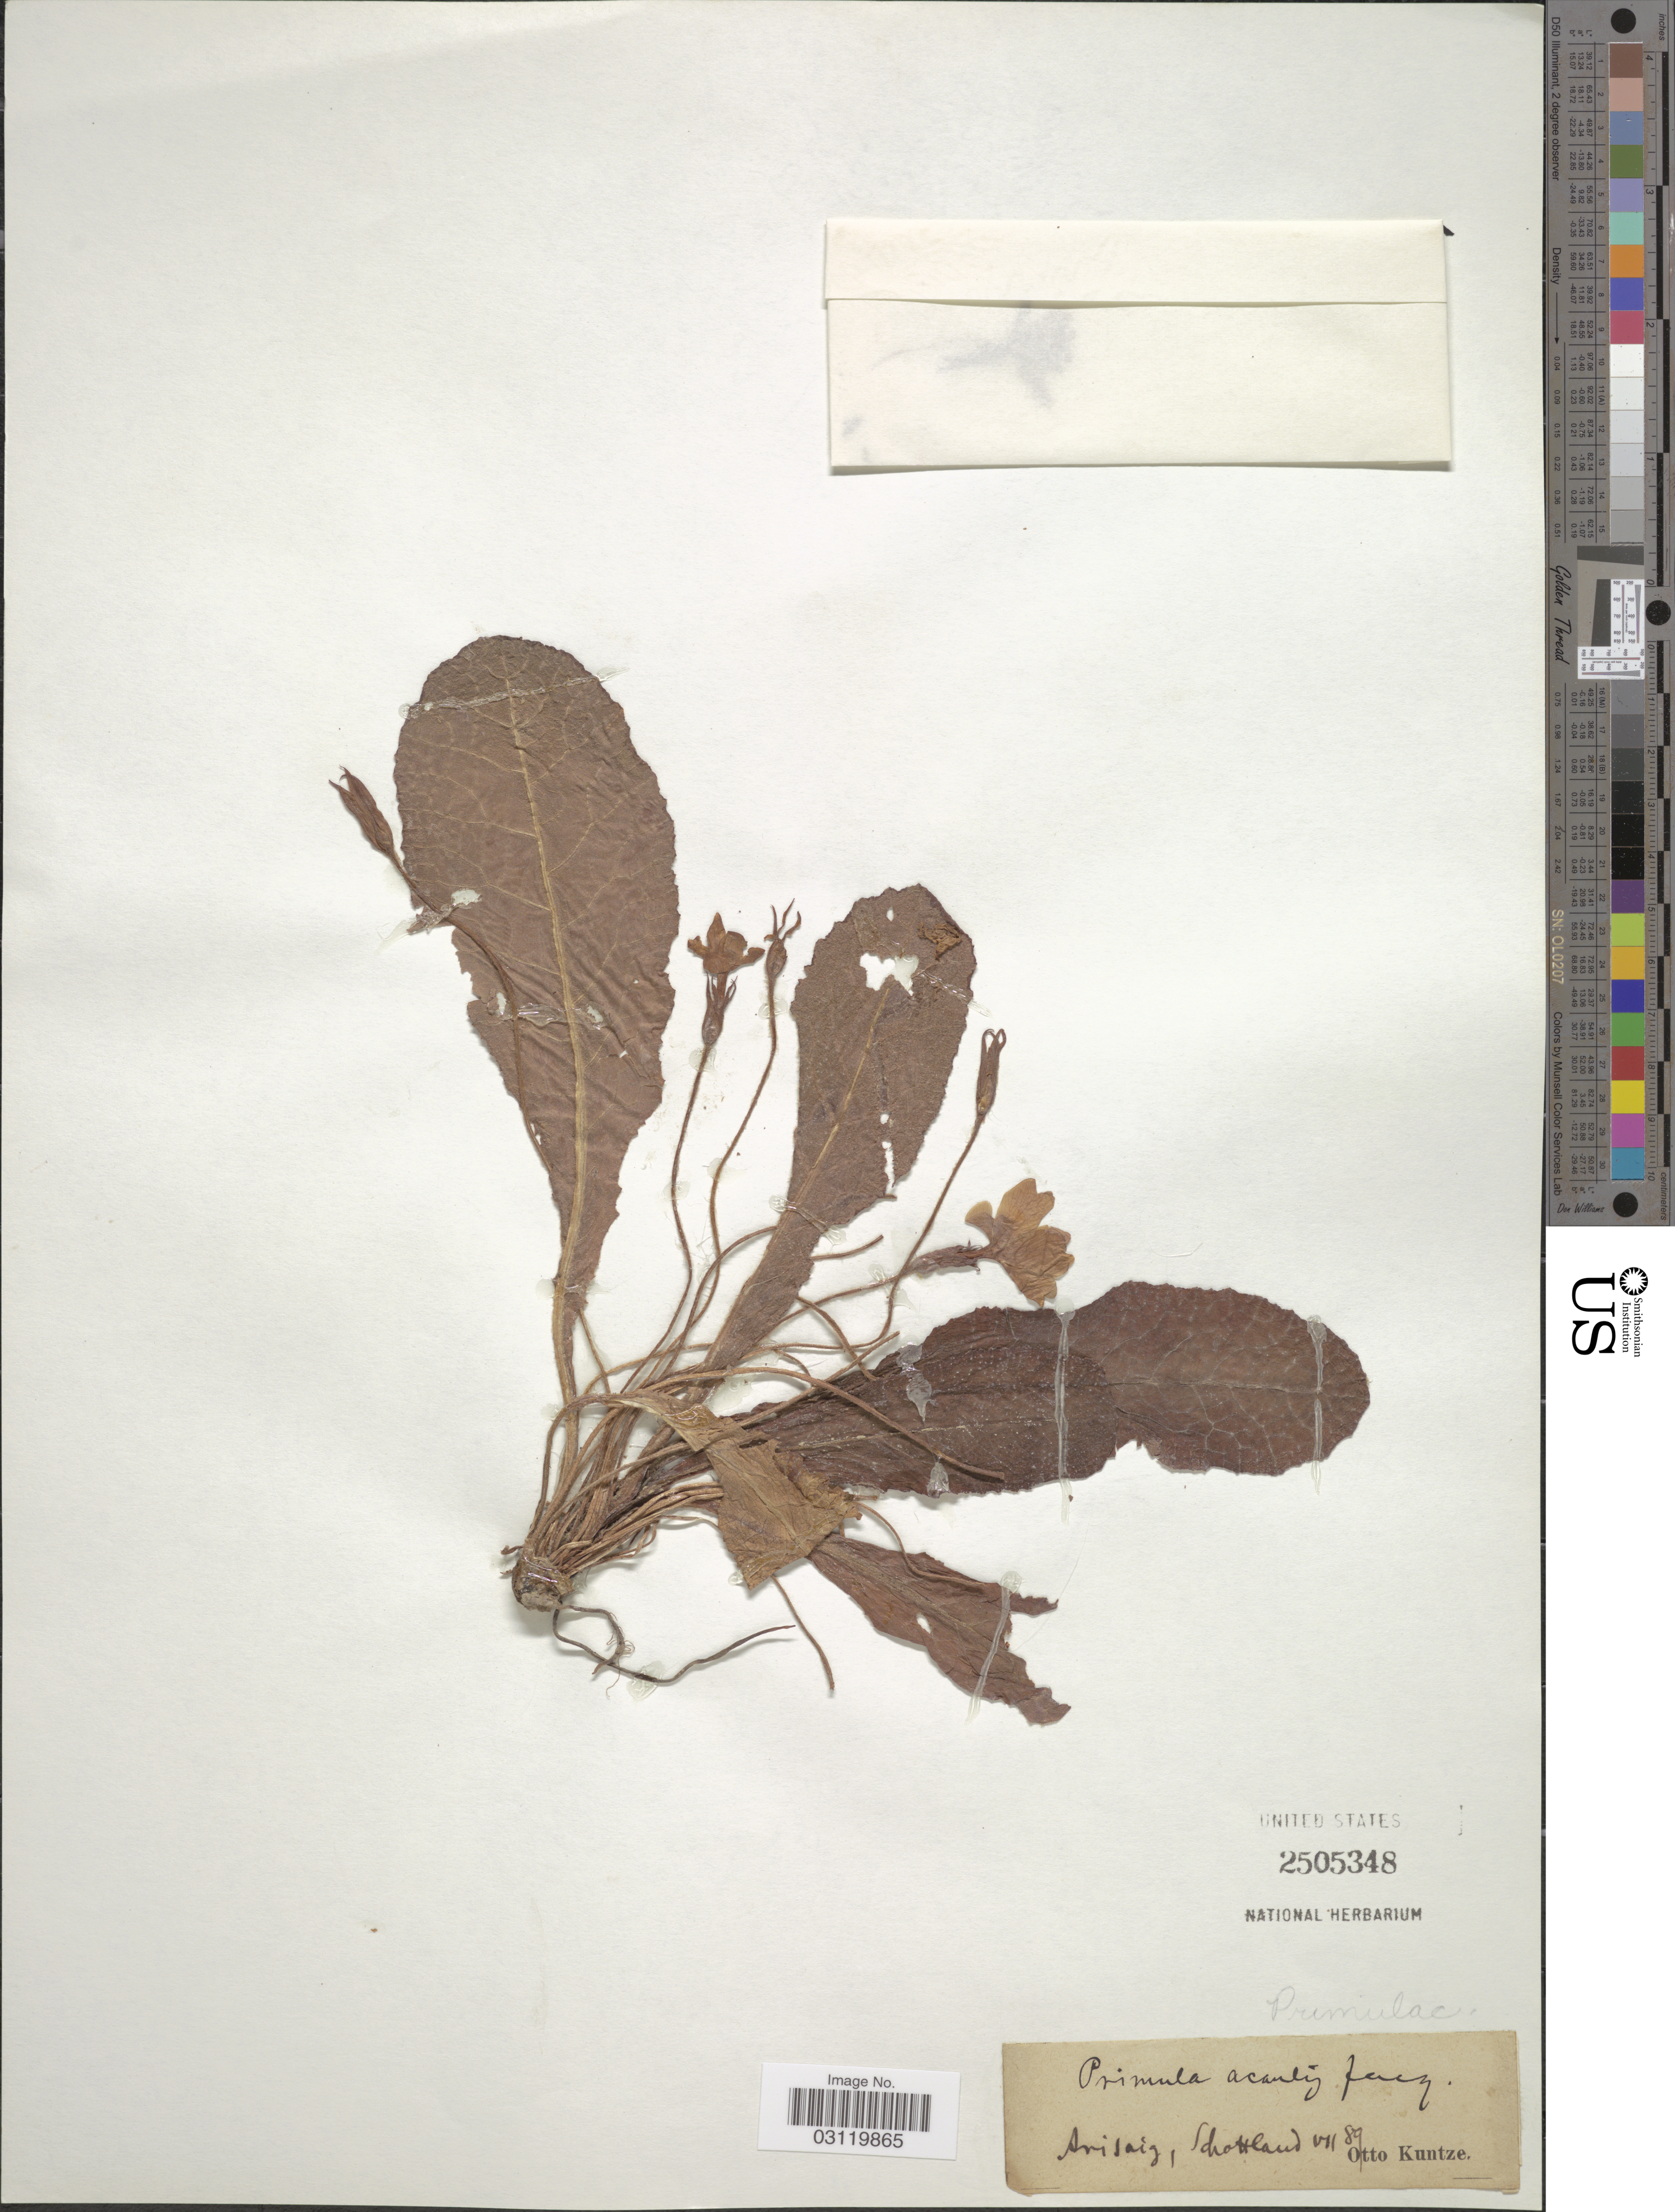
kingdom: Plantae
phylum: Tracheophyta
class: Magnoliopsida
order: Ericales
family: Primulaceae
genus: Primula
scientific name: Primula acaulis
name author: (L.) Hill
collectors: C.E.O. Kuntze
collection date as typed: Transcribed d/m/y: /7/89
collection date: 1889-07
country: United Kingdom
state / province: Scotland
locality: Arisaig, Scotland.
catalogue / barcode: US 2505348